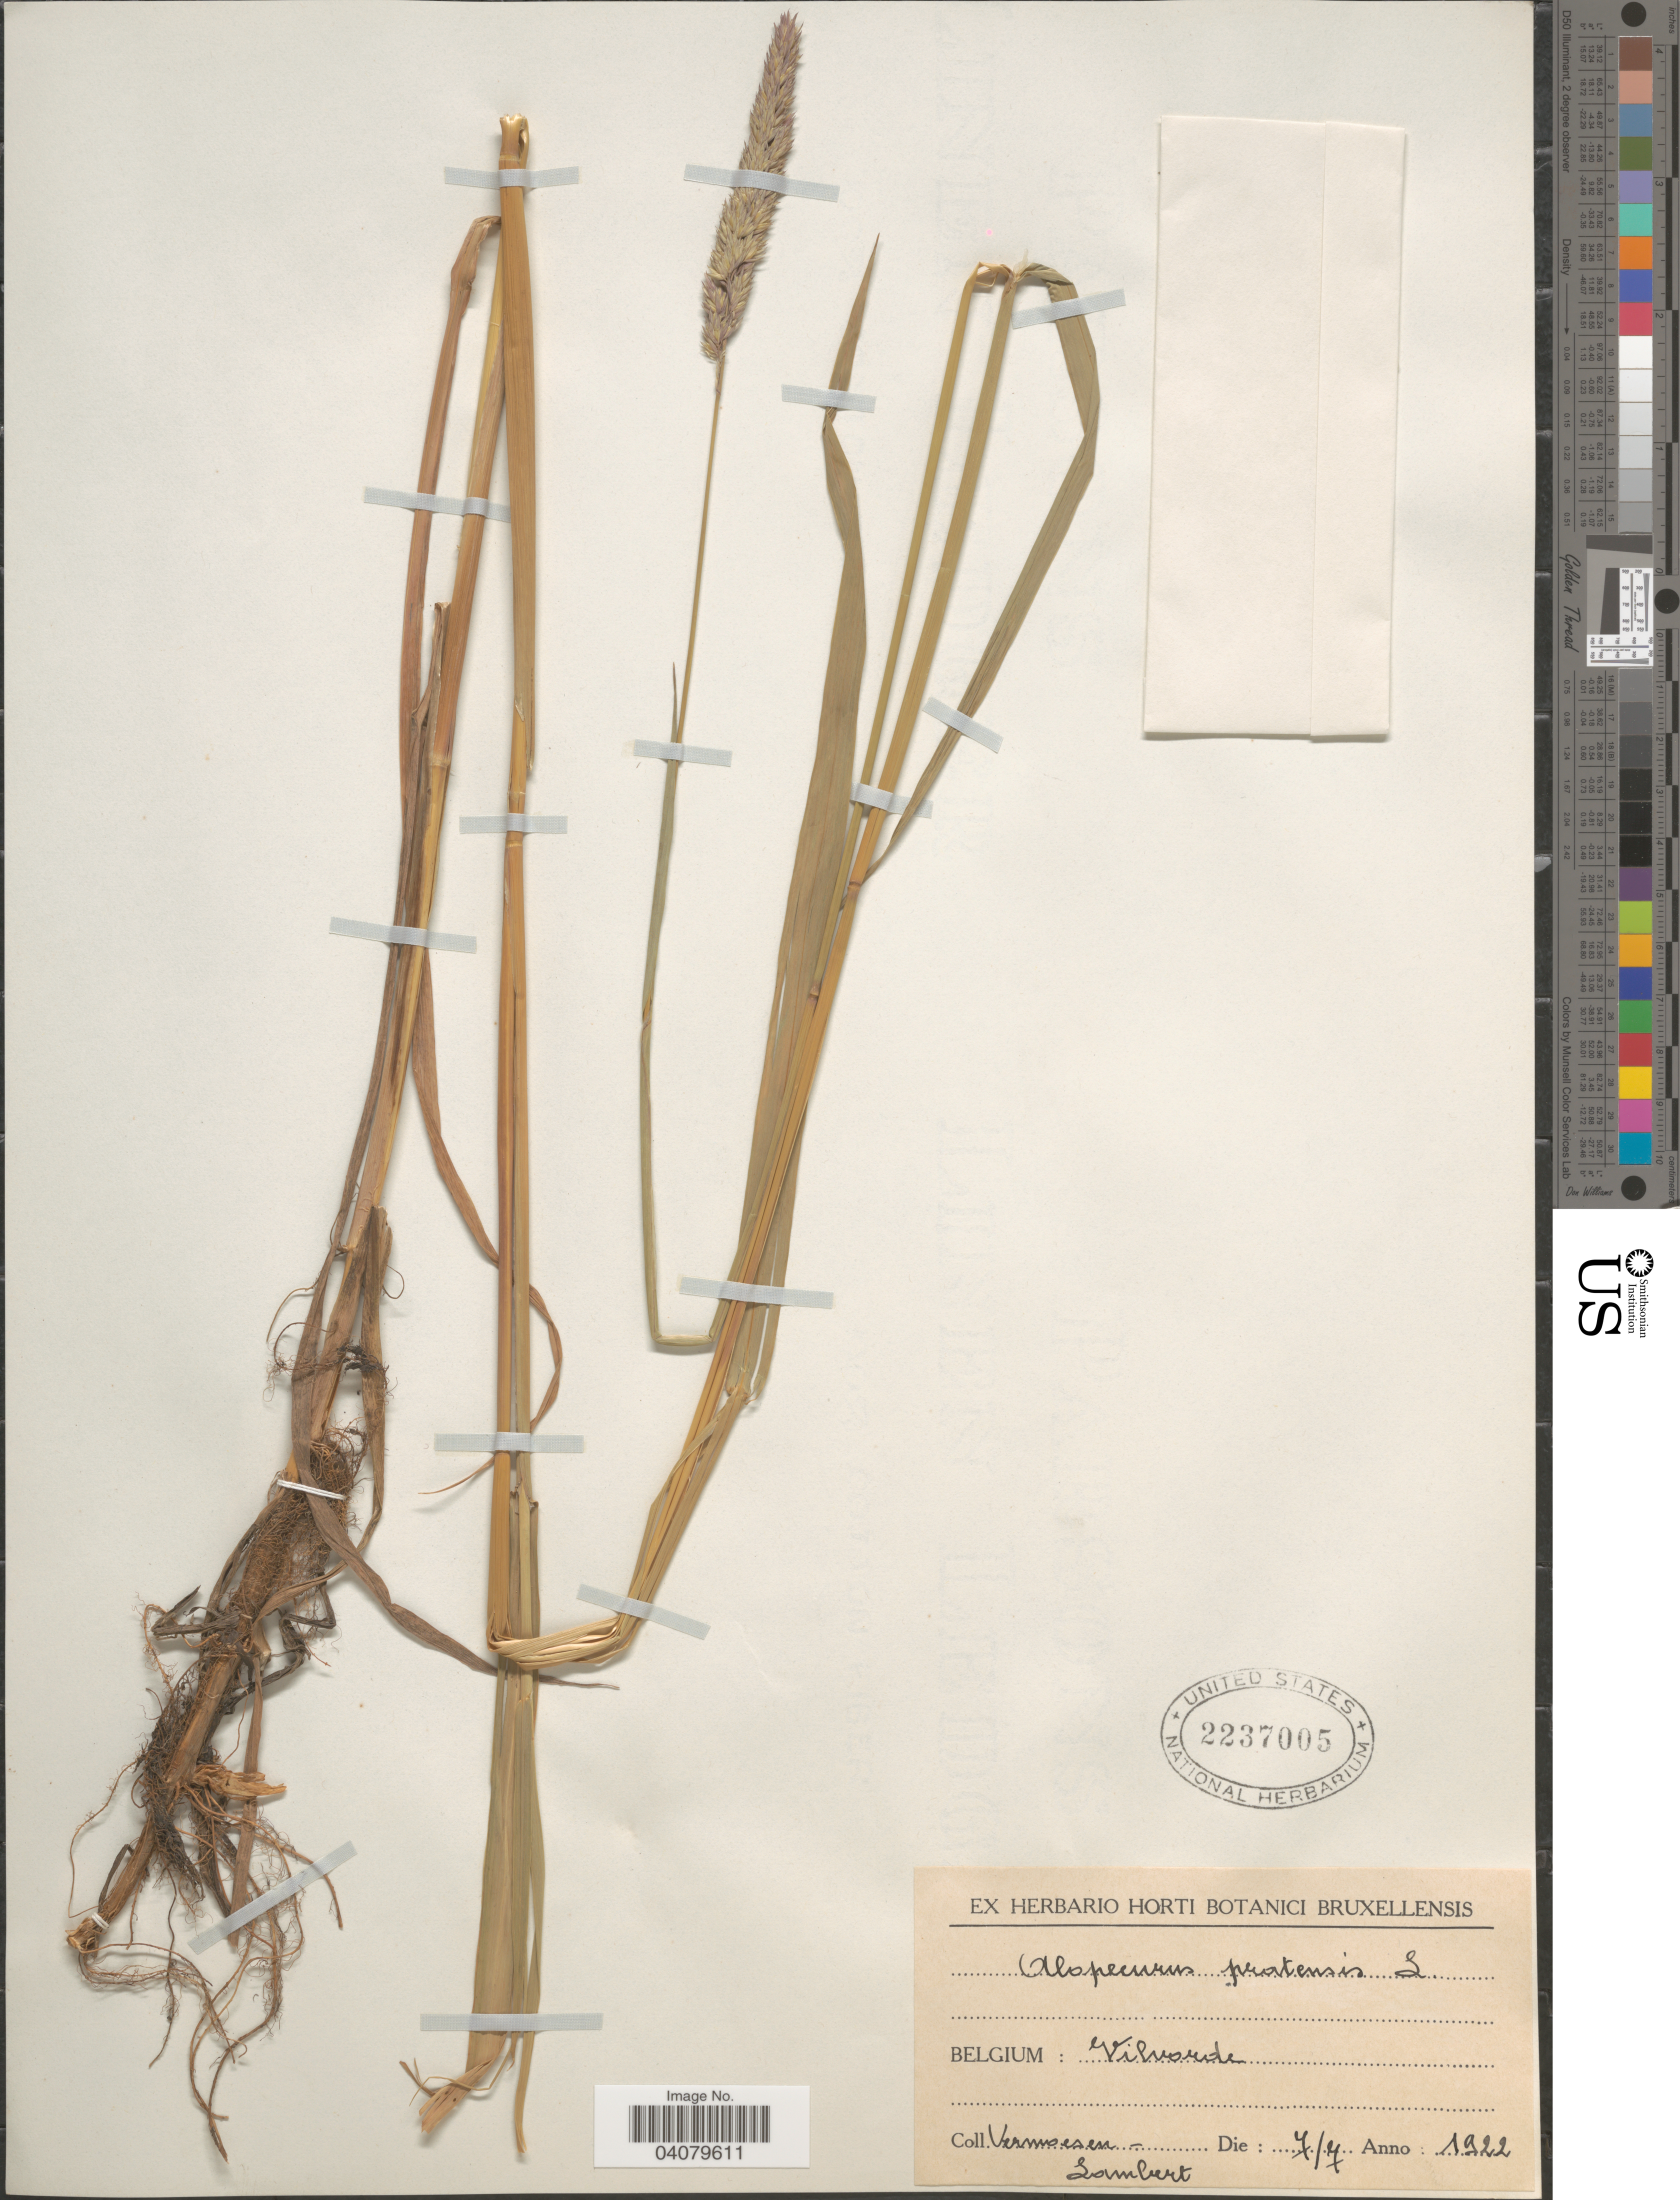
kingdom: Plantae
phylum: Tracheophyta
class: Liliopsida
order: Poales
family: Poaceae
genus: Alopecurus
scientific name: Alopecurus pratensis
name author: L.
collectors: -- Vermoesen & Lambert, --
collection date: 1922-07-07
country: Belgium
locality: Vilvorde.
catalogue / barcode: US 2237005